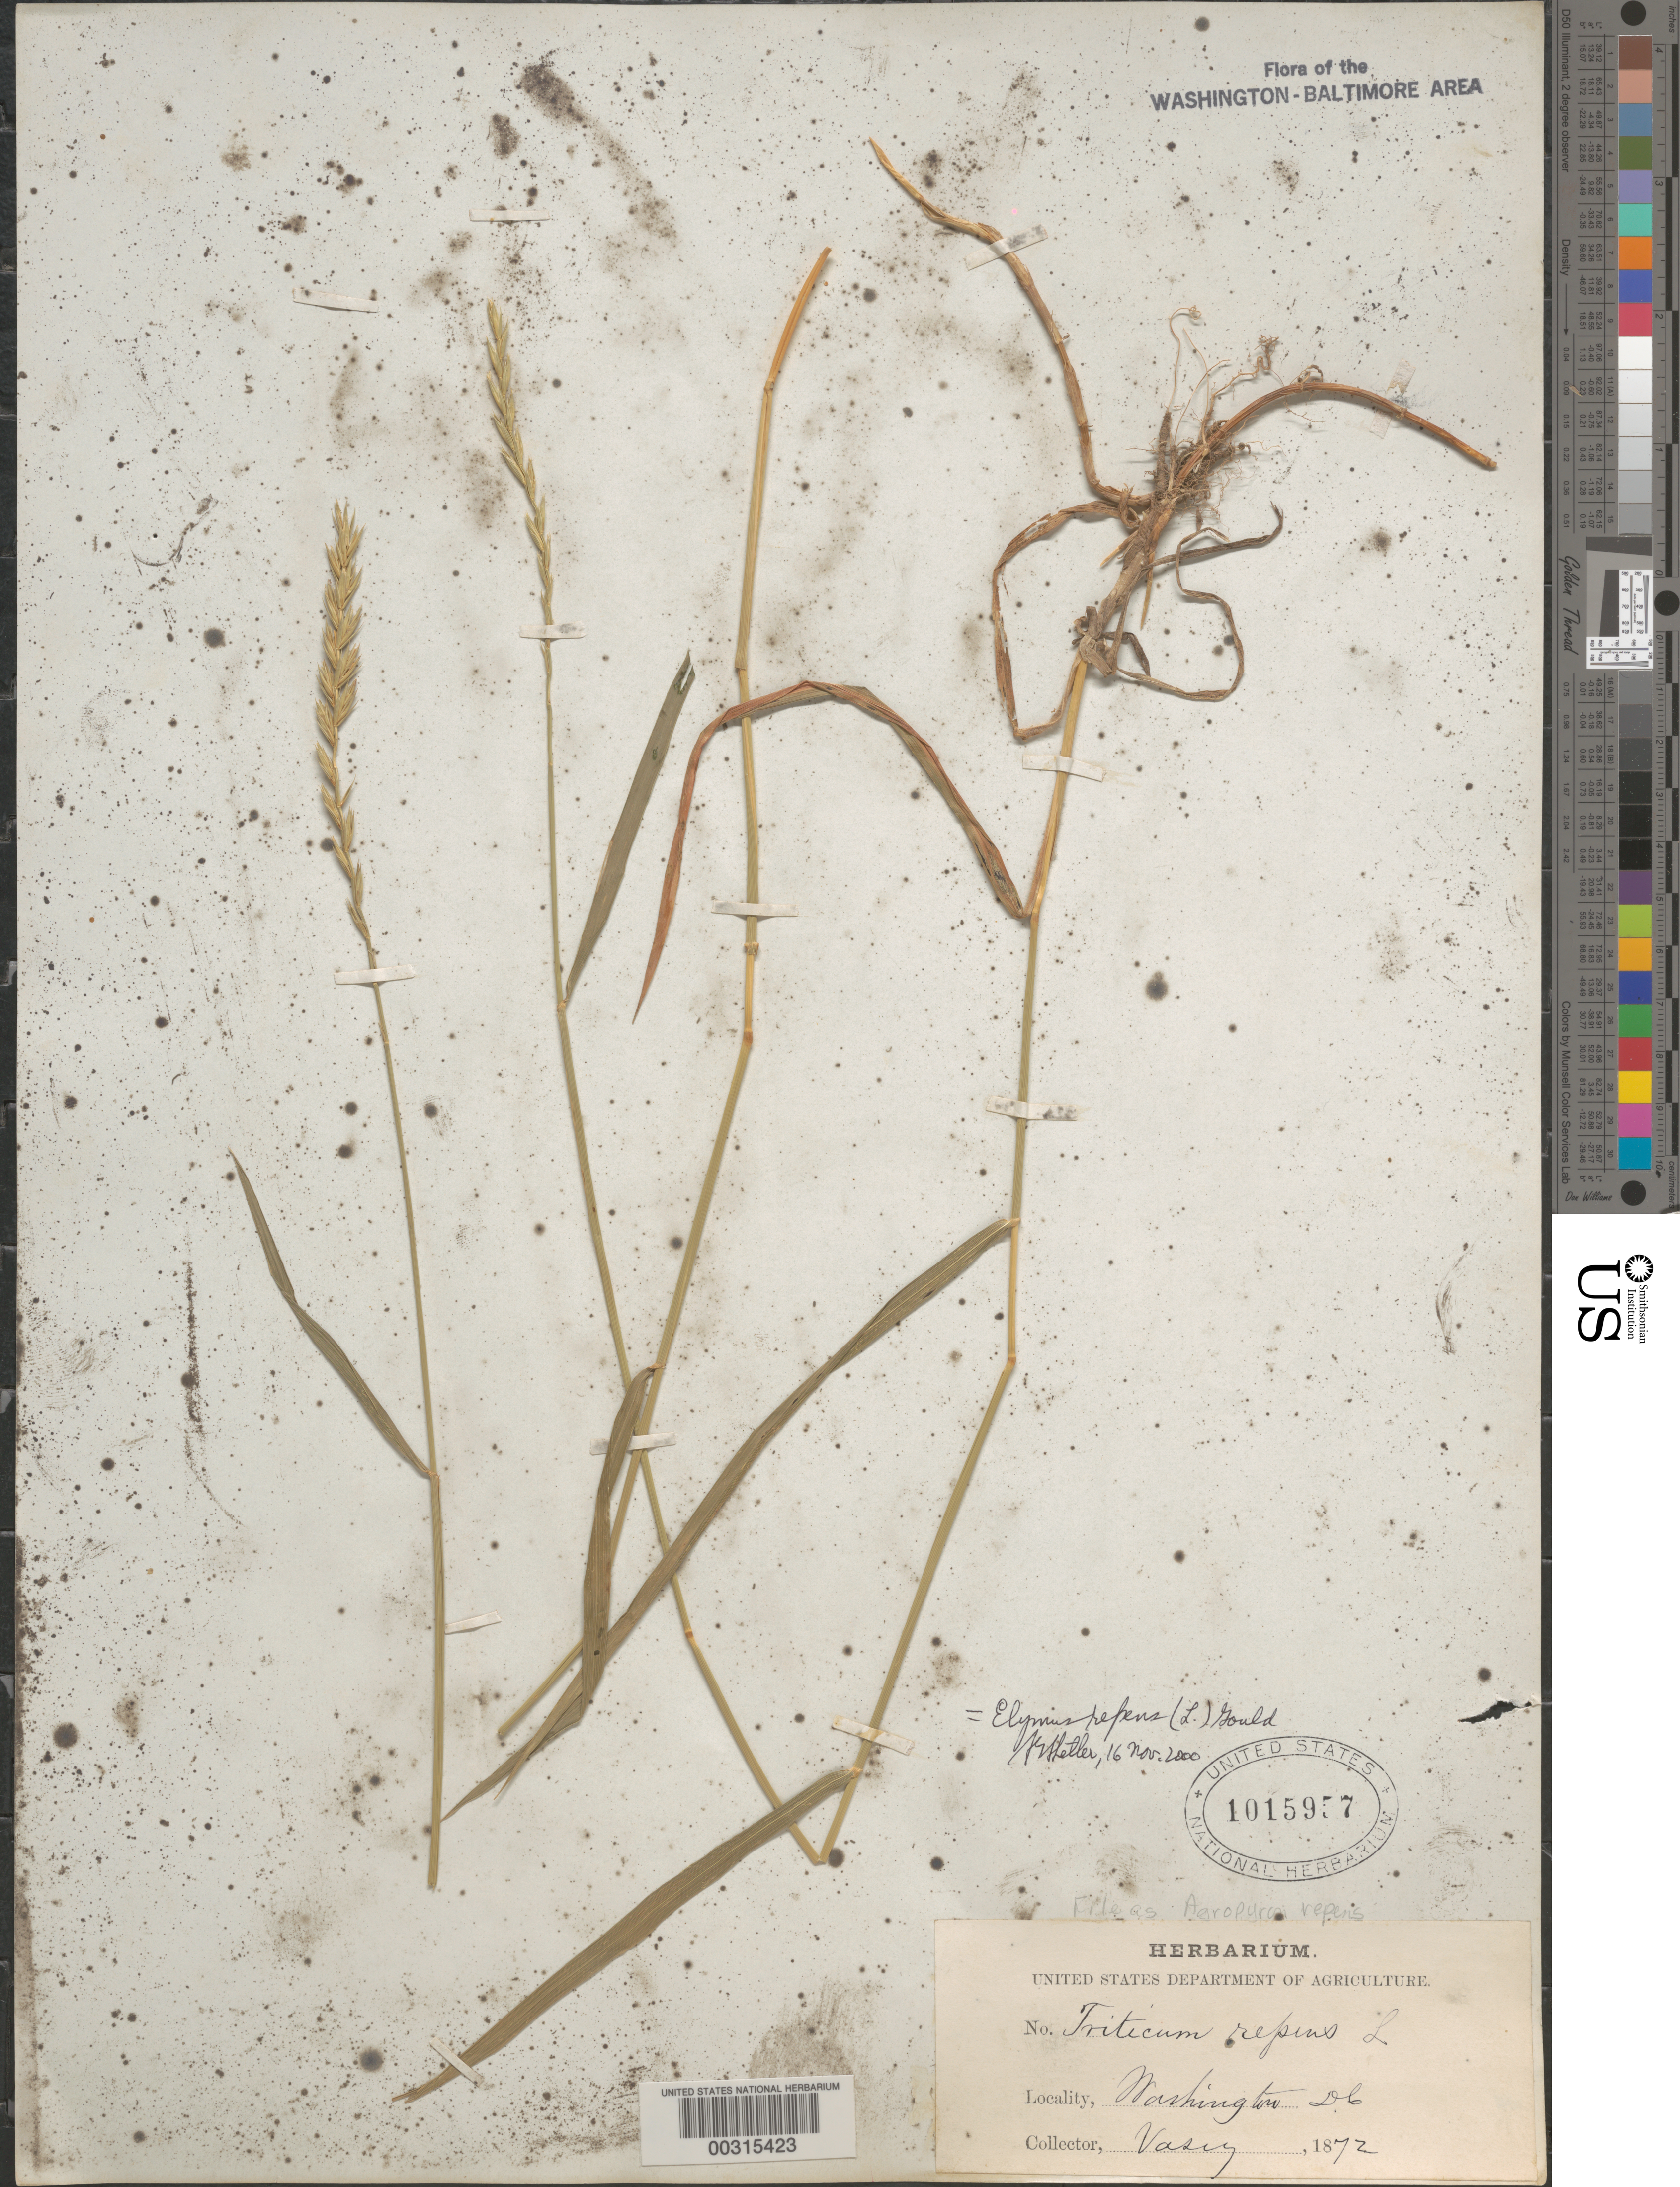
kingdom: Plantae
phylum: Tracheophyta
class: Liliopsida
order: Poales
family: Poaceae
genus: Elymus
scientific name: Elymus repens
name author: (L.) Gould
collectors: G. Vasey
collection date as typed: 1872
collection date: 1872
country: United States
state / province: District of Columbia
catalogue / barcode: US 1015957